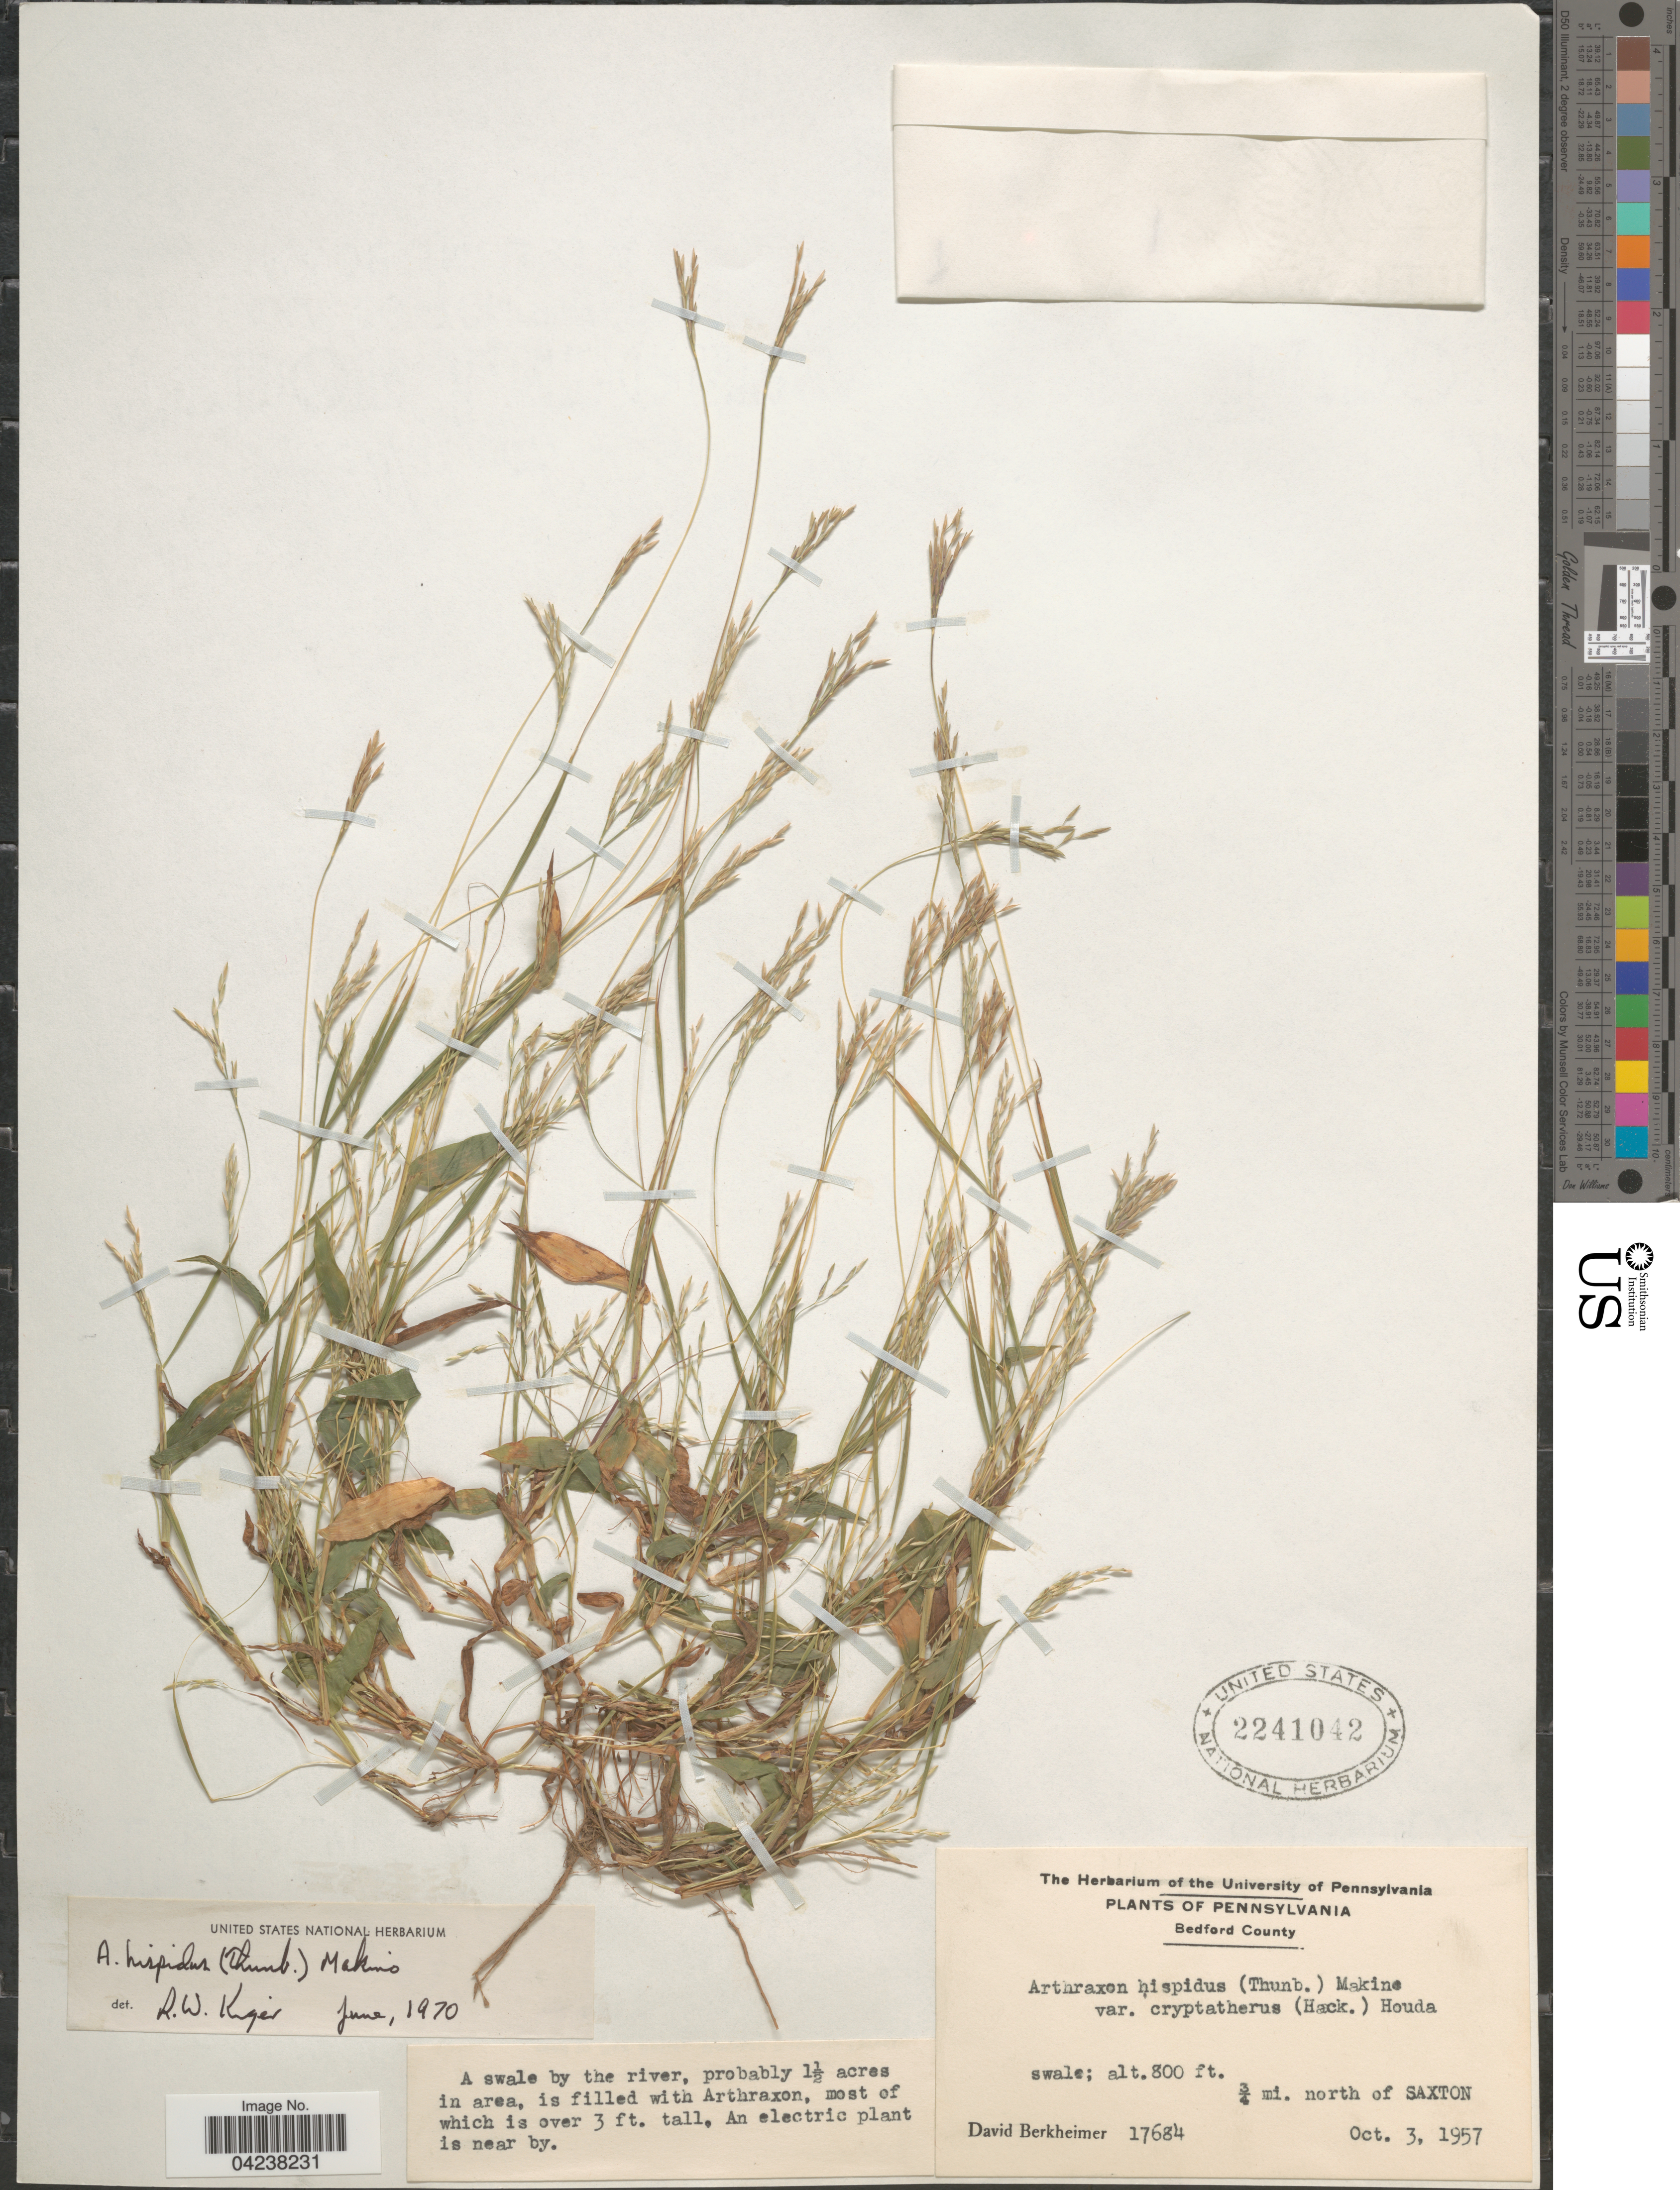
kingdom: Plantae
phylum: Tracheophyta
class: Liliopsida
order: Poales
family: Poaceae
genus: Arthraxon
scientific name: Arthraxon hispidus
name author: (Thunb.) Makino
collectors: D. Berkheimer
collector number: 17684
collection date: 1957-10-03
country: United States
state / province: Pennsylvania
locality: Bedford County. ¾ mi. north of Saxton.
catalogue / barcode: US 2241042